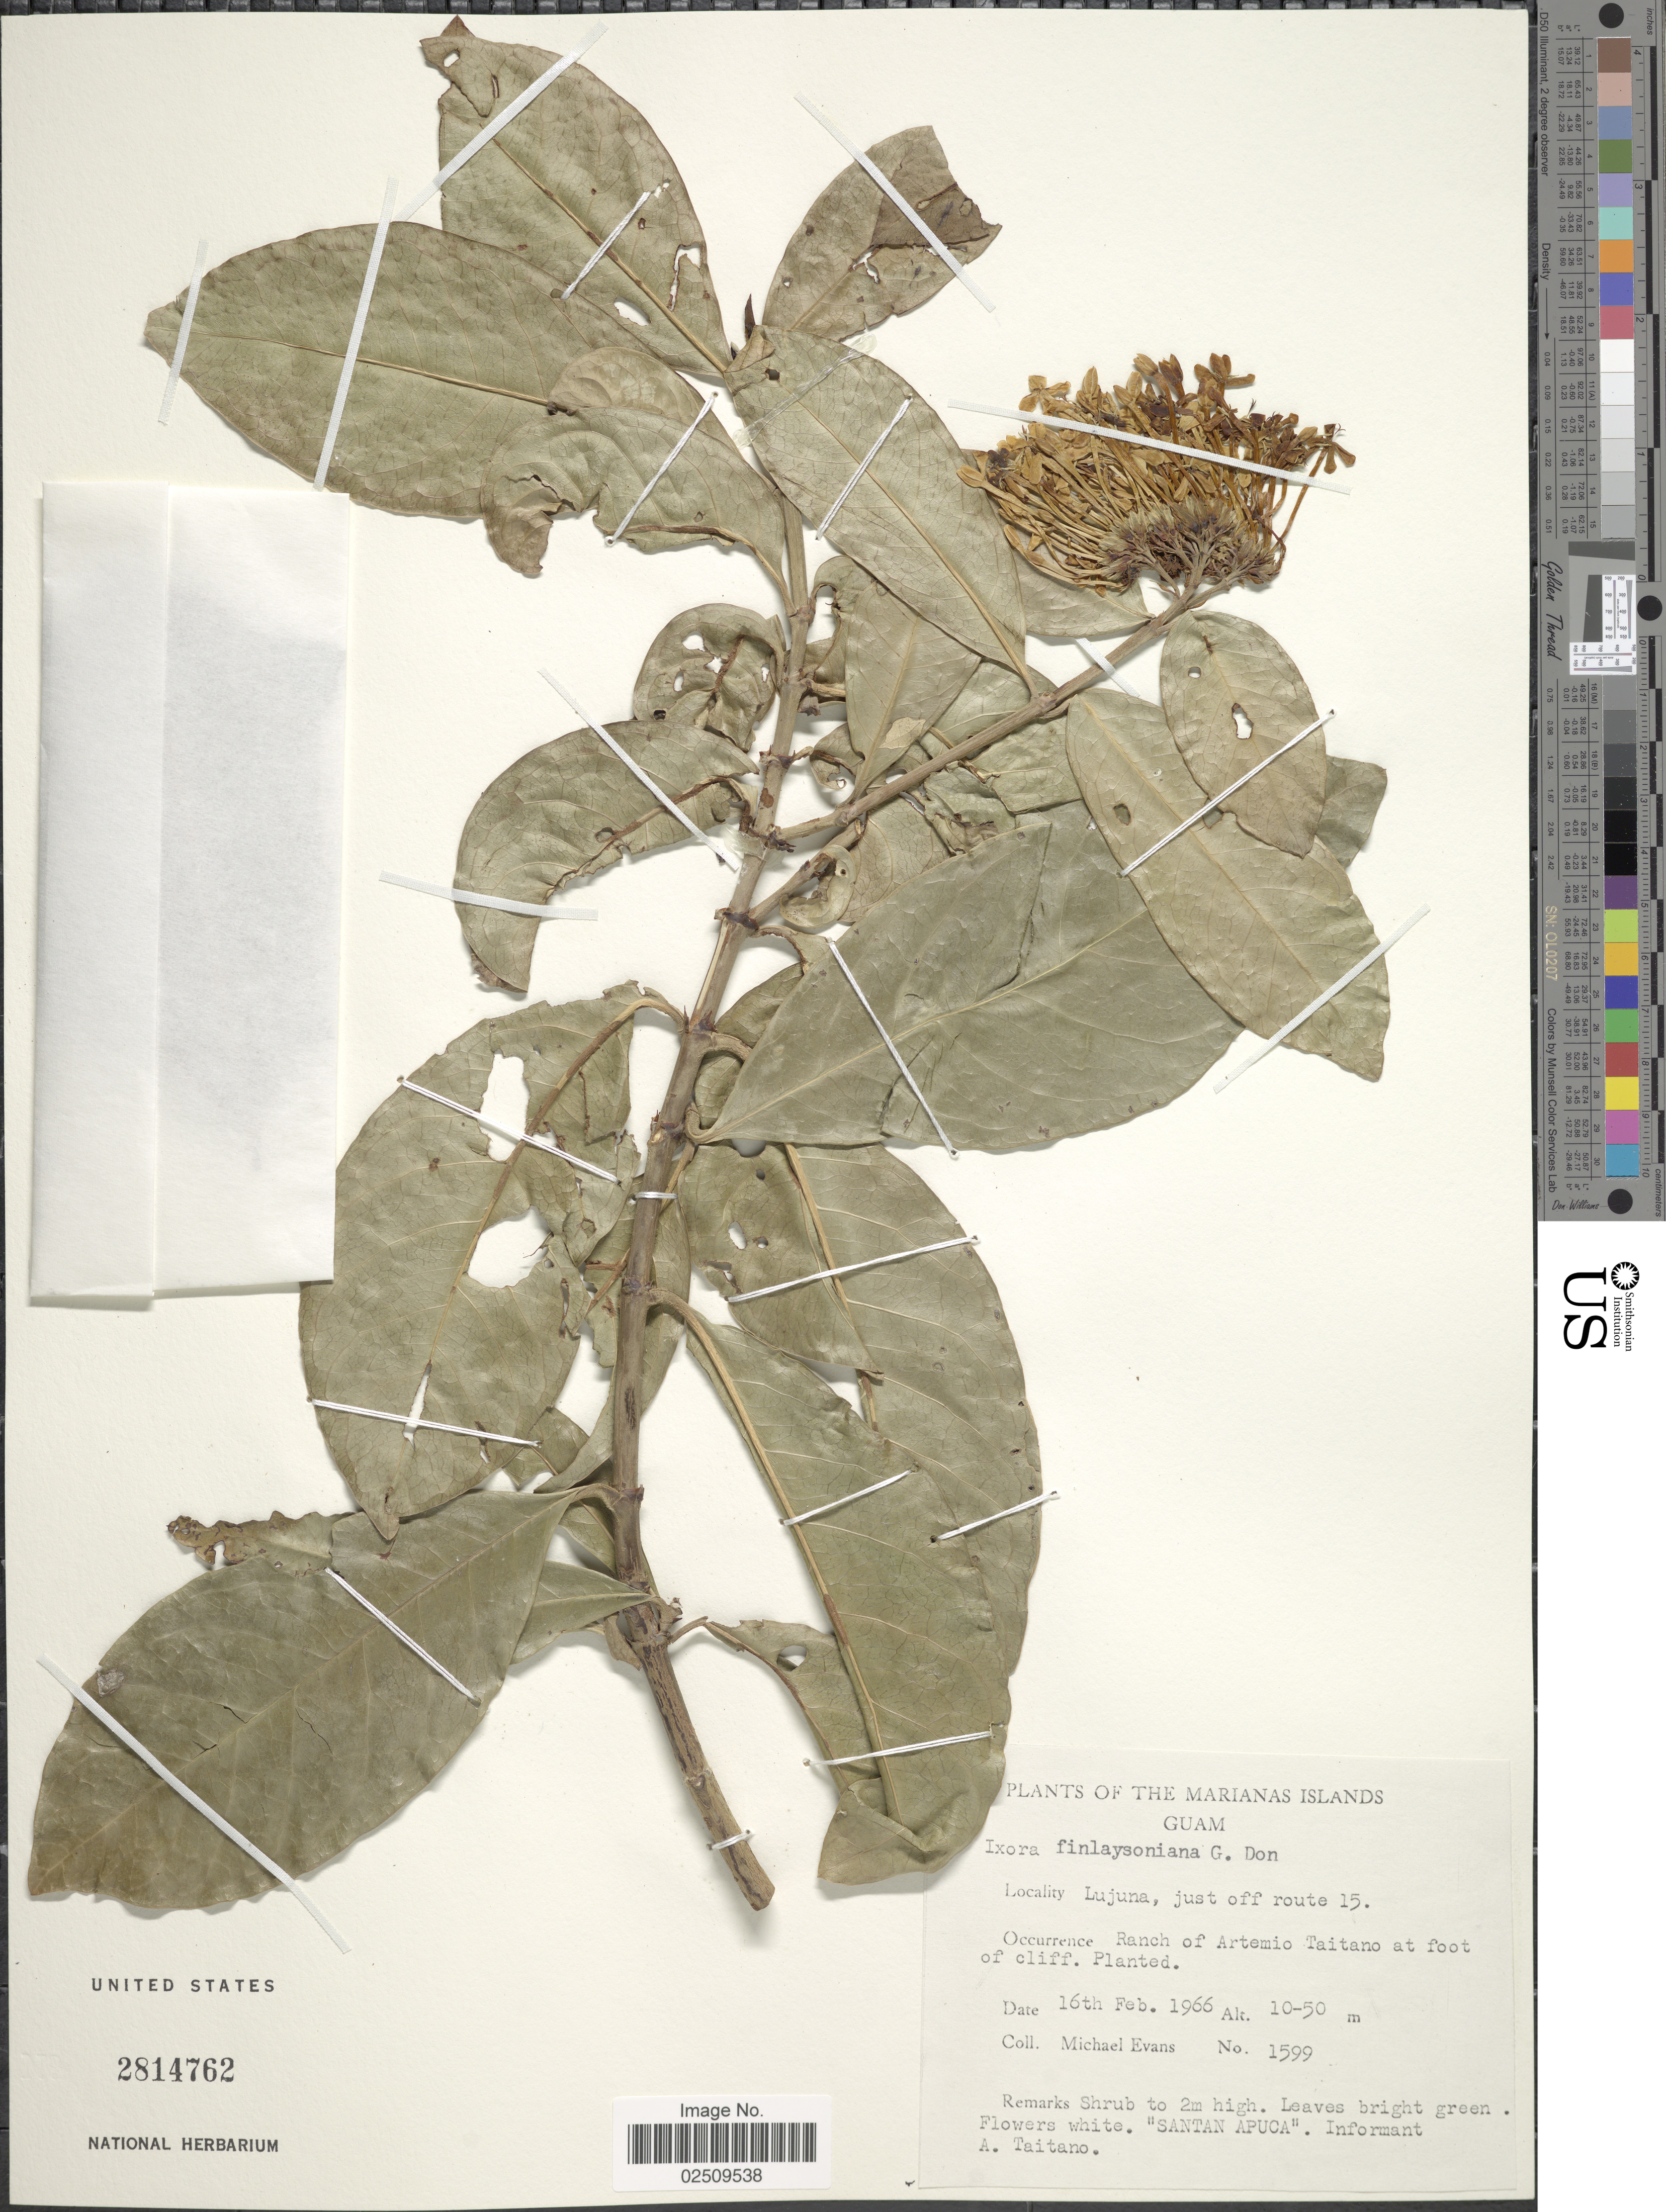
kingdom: Plantae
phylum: Tracheophyta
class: Magnoliopsida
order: Gentianales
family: Rubiaceae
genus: Ixora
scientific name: Ixora finlaysoniana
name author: Wall. ex G. Don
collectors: M. Evans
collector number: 1599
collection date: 1966-02-16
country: Guam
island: Guam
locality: The Mariana Islands, Lujuna, just off route 15, Ranch of Artemio Taitano at foot of cliff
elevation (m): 10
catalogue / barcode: US 2814762